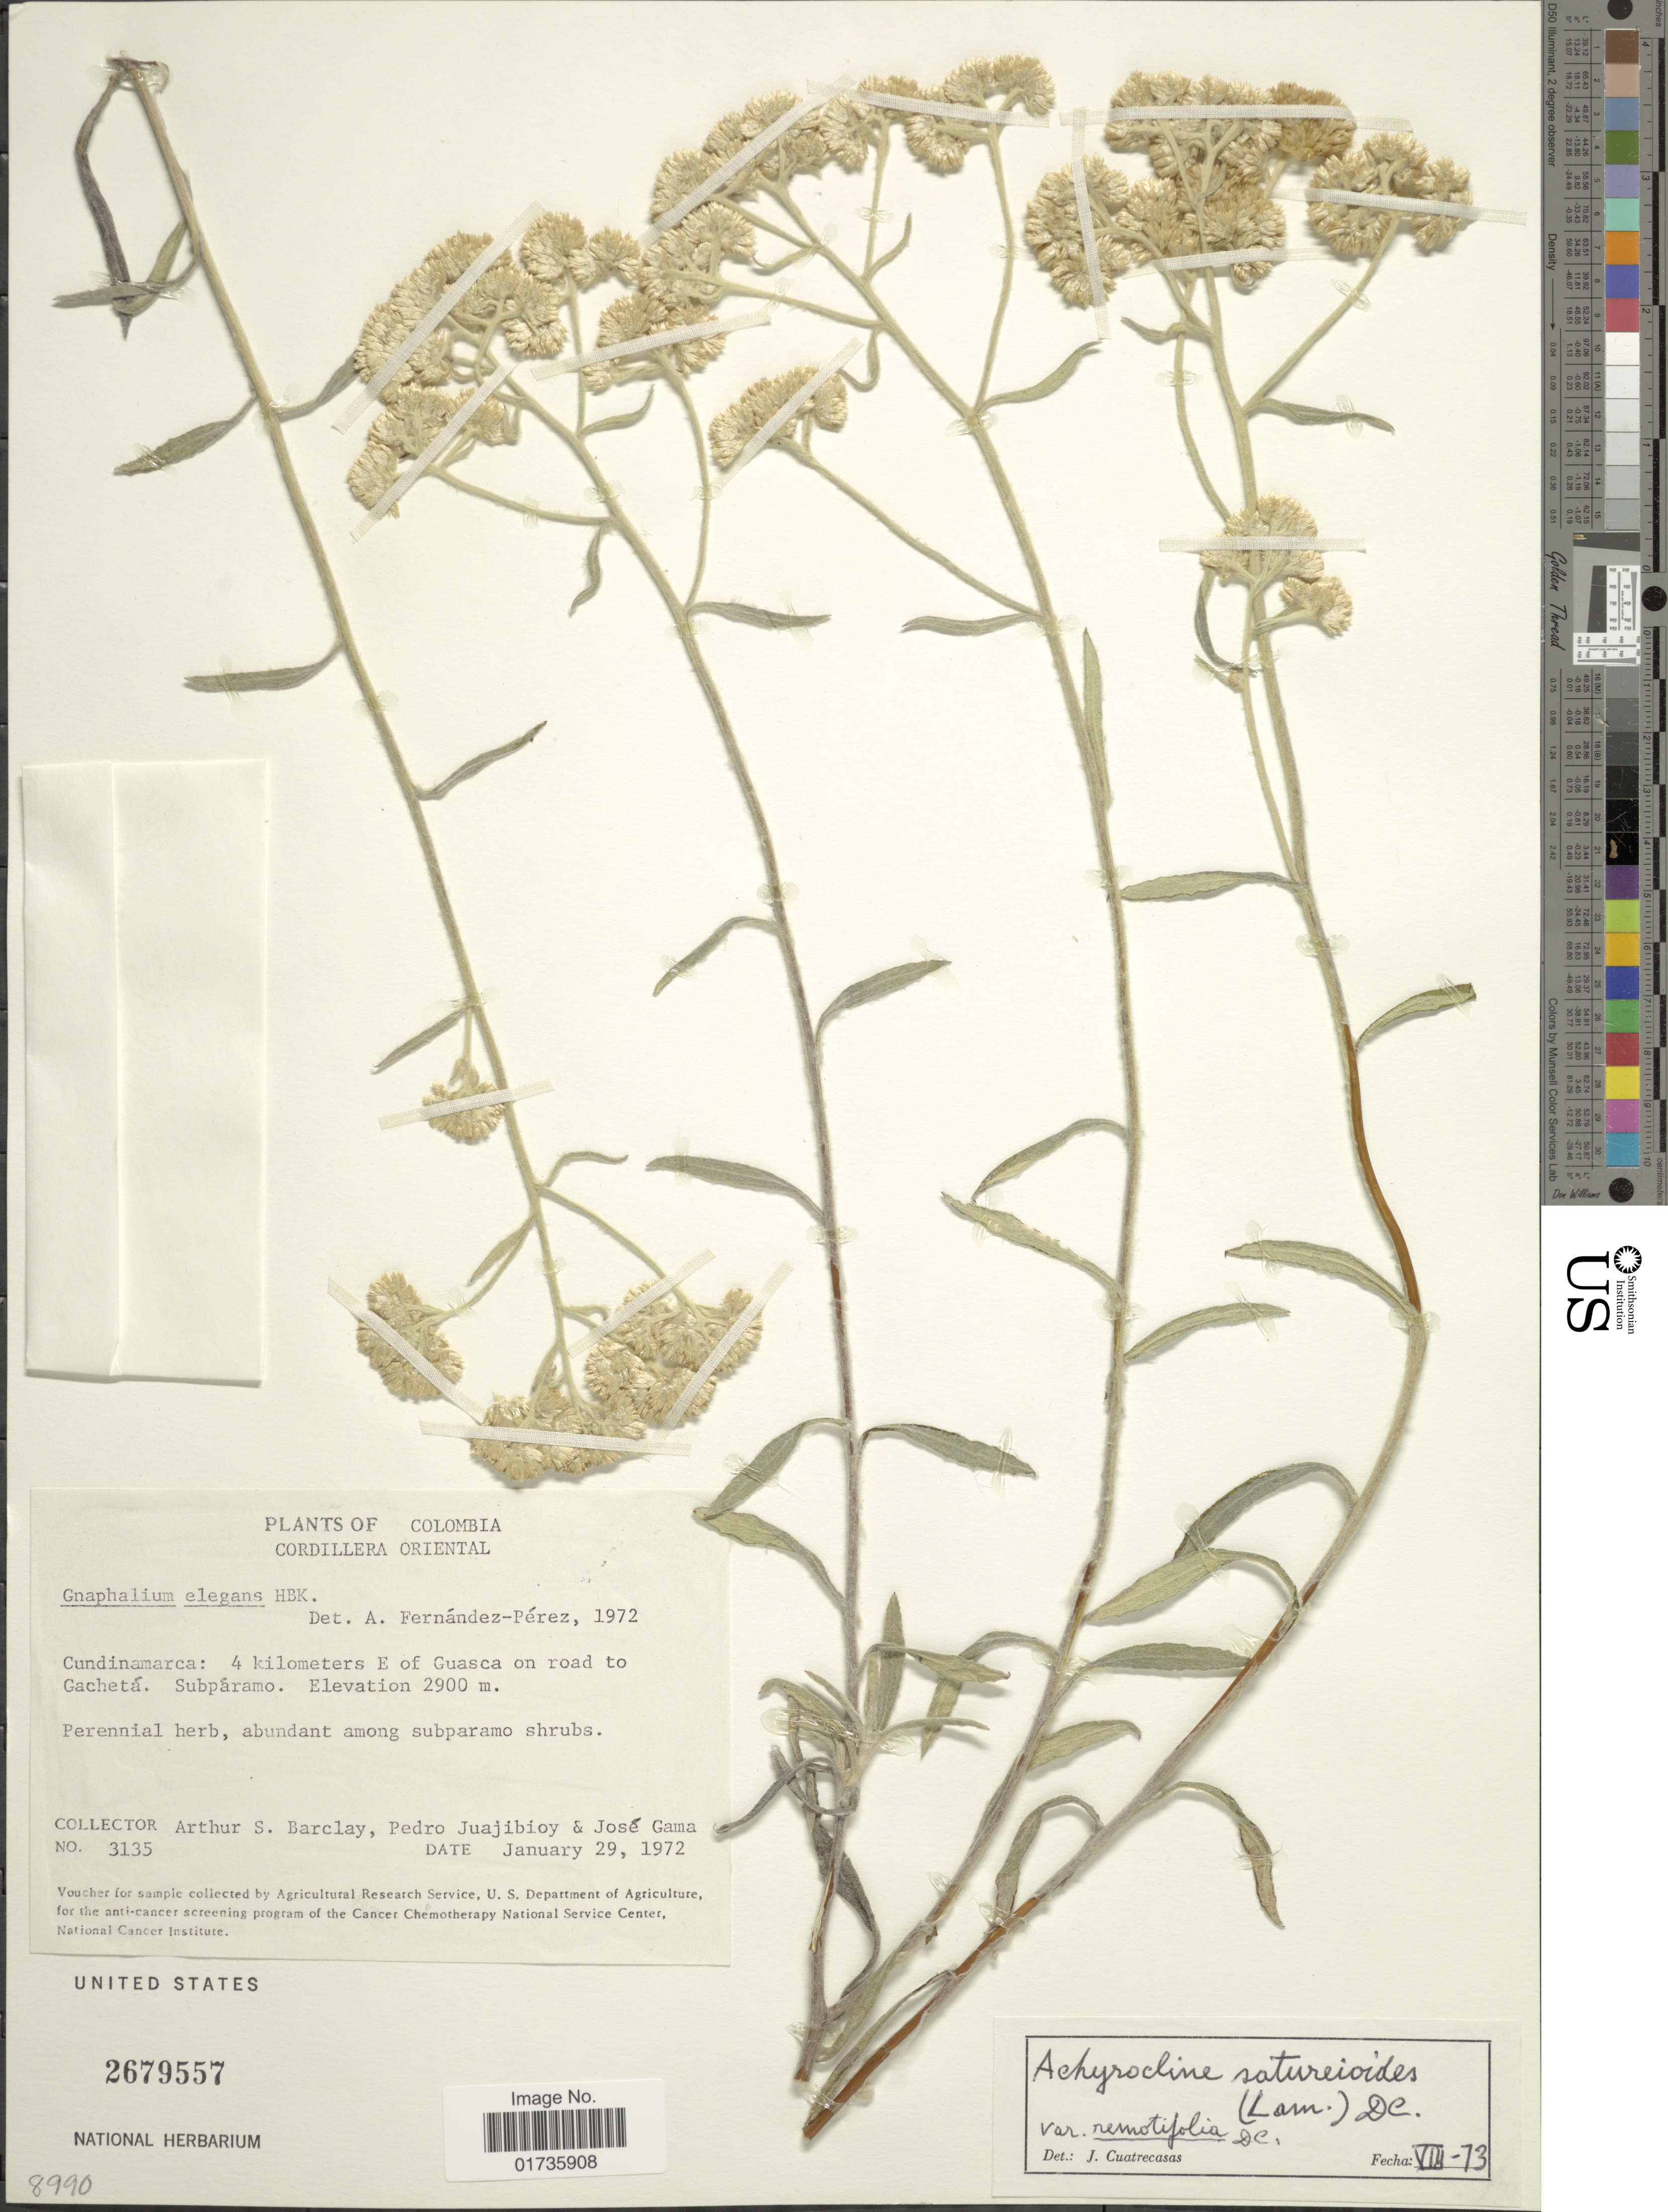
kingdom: Plantae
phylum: Tracheophyta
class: Magnoliopsida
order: Asterales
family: Asteraceae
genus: Achyrocline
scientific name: Achyrocline satureioides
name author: (Lam.) DC.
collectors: A. S. Barclay, P. Juajibioy & J. Gama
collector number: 3135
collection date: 1972-01-29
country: Colombia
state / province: Cundinamarca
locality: Cordillera Oriental, 4 kilometers E of Guasca on road to Gachetá. Subpáramo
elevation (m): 2900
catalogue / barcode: US 2679557